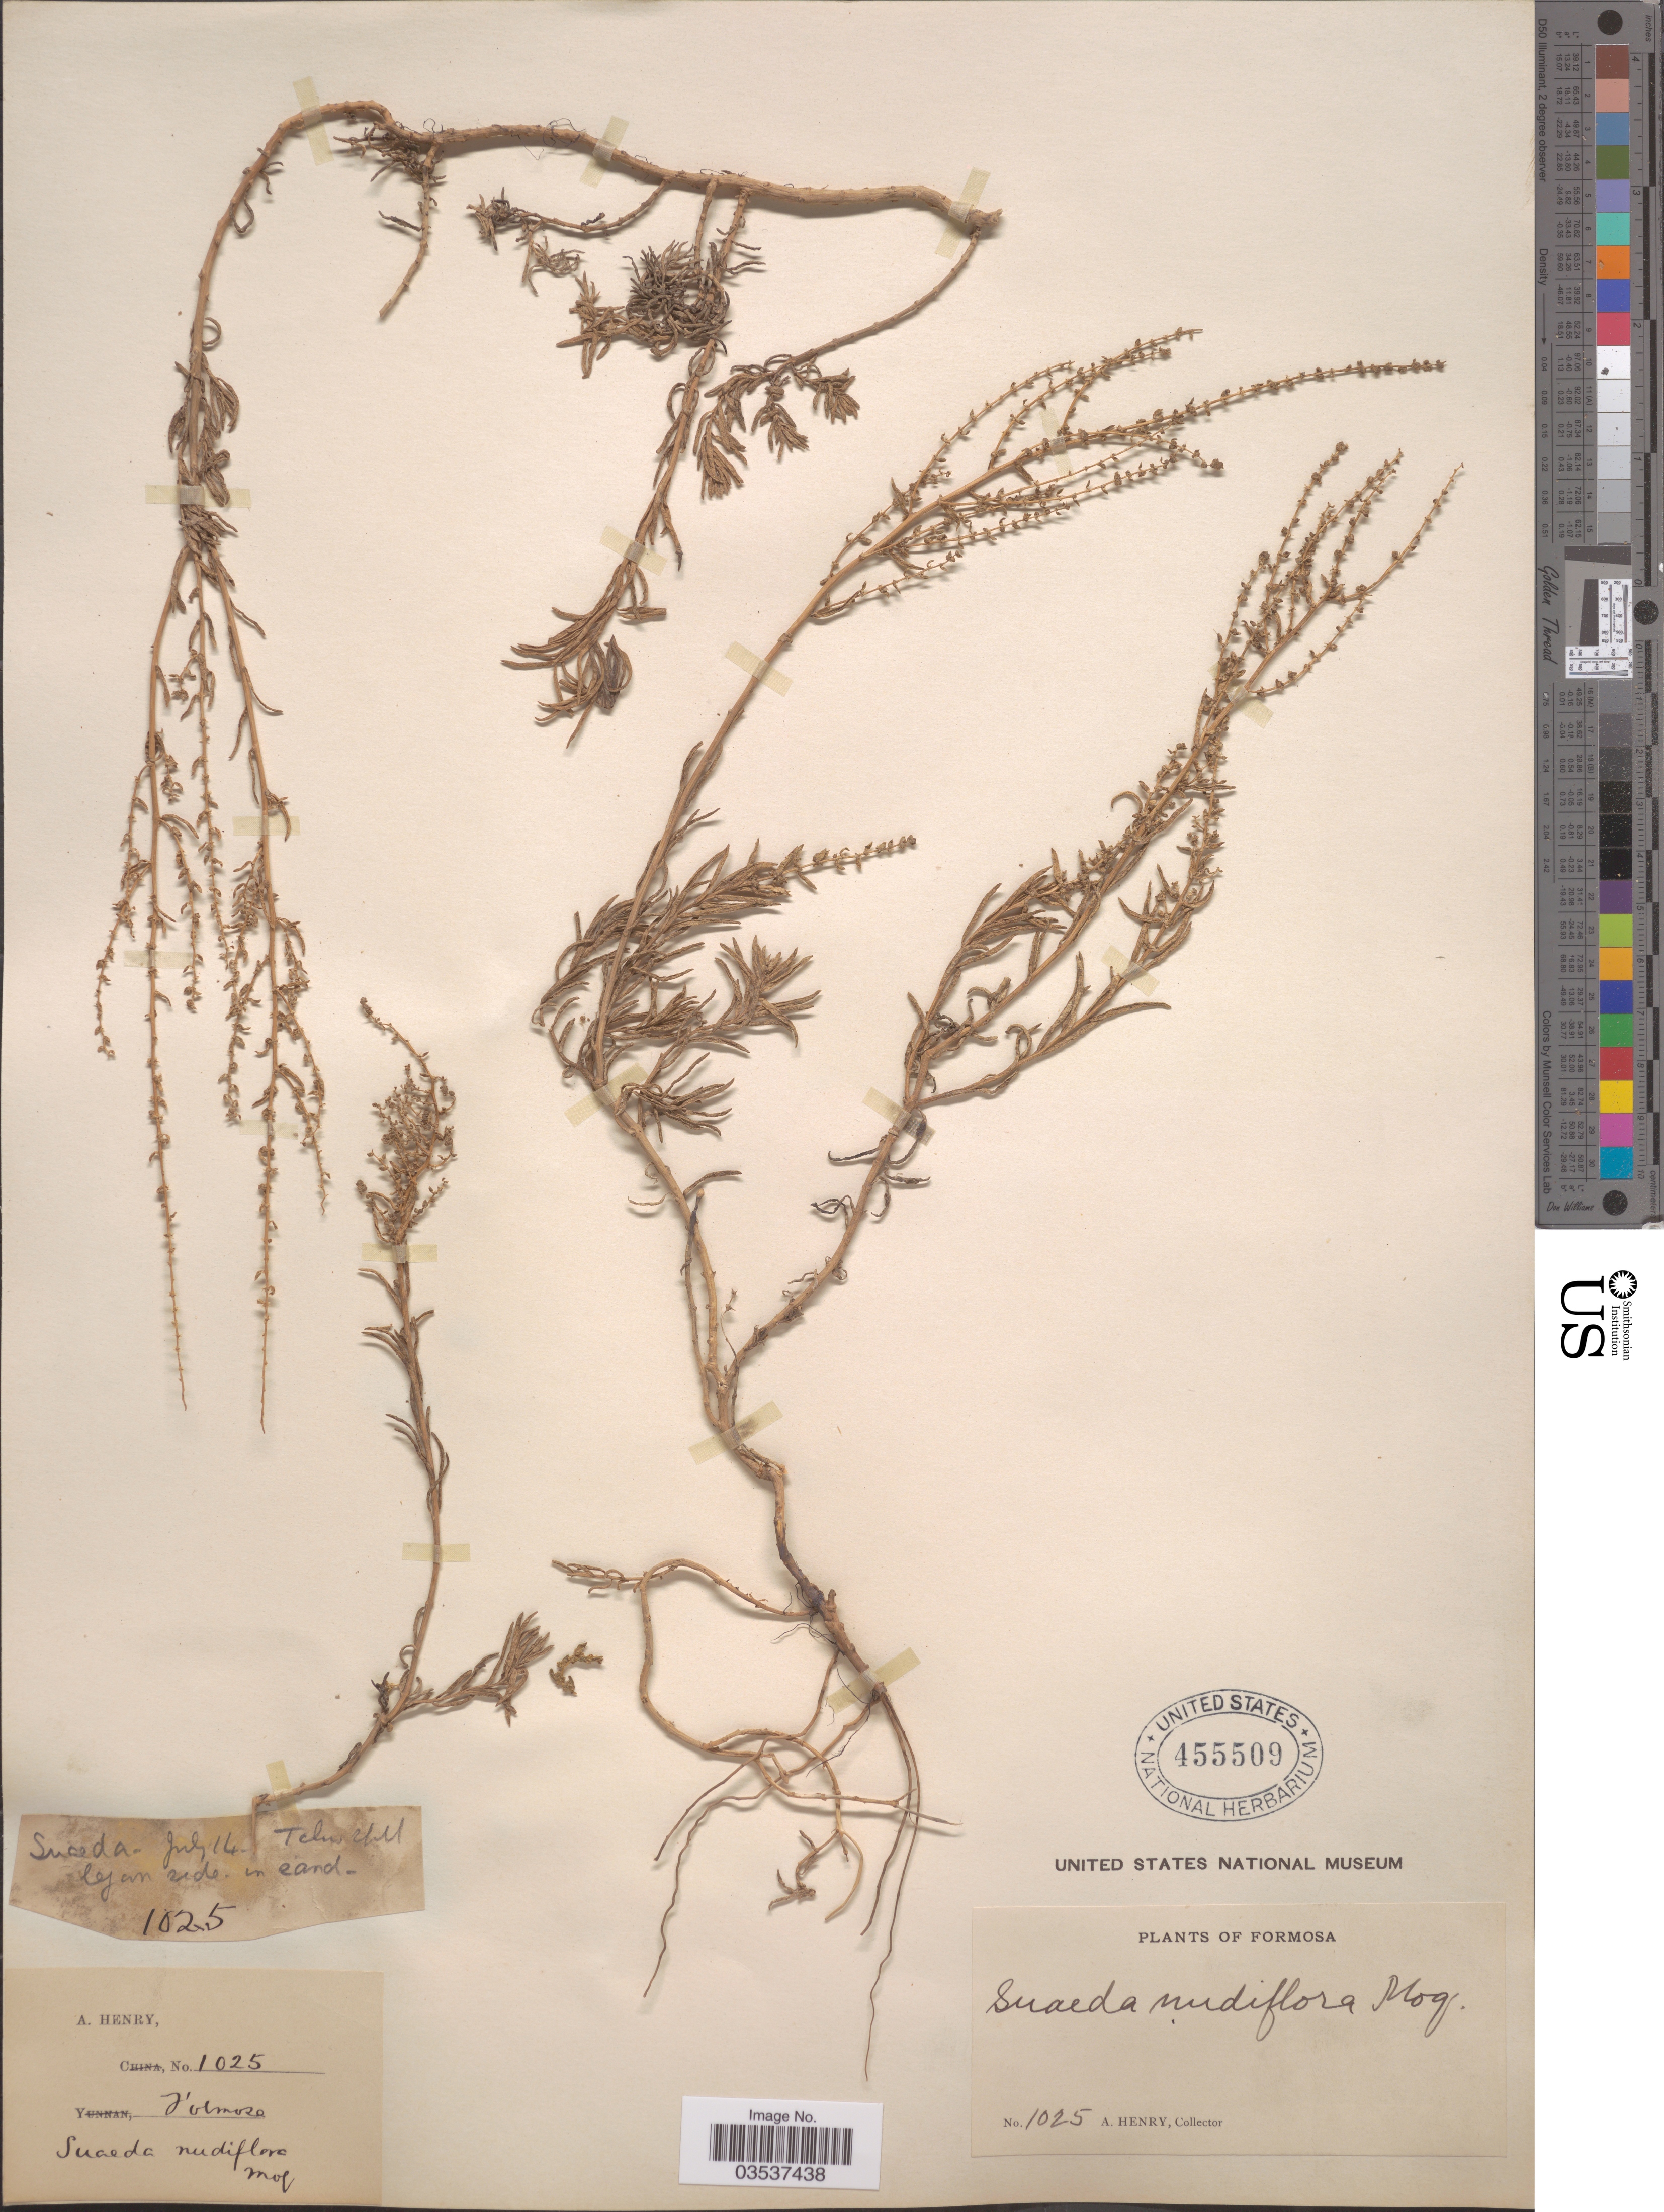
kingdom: Plantae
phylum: Tracheophyta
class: Magnoliopsida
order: Caryophyllales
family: Amaranthaceae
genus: Suaeda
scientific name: Suaeda maritima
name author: (L.) Dumort.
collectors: A. Henry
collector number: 1025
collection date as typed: Transcribed d/m/y: /7/14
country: Taiwan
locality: Formosa. Takow [illegible text] side in sand.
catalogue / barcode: US 455509